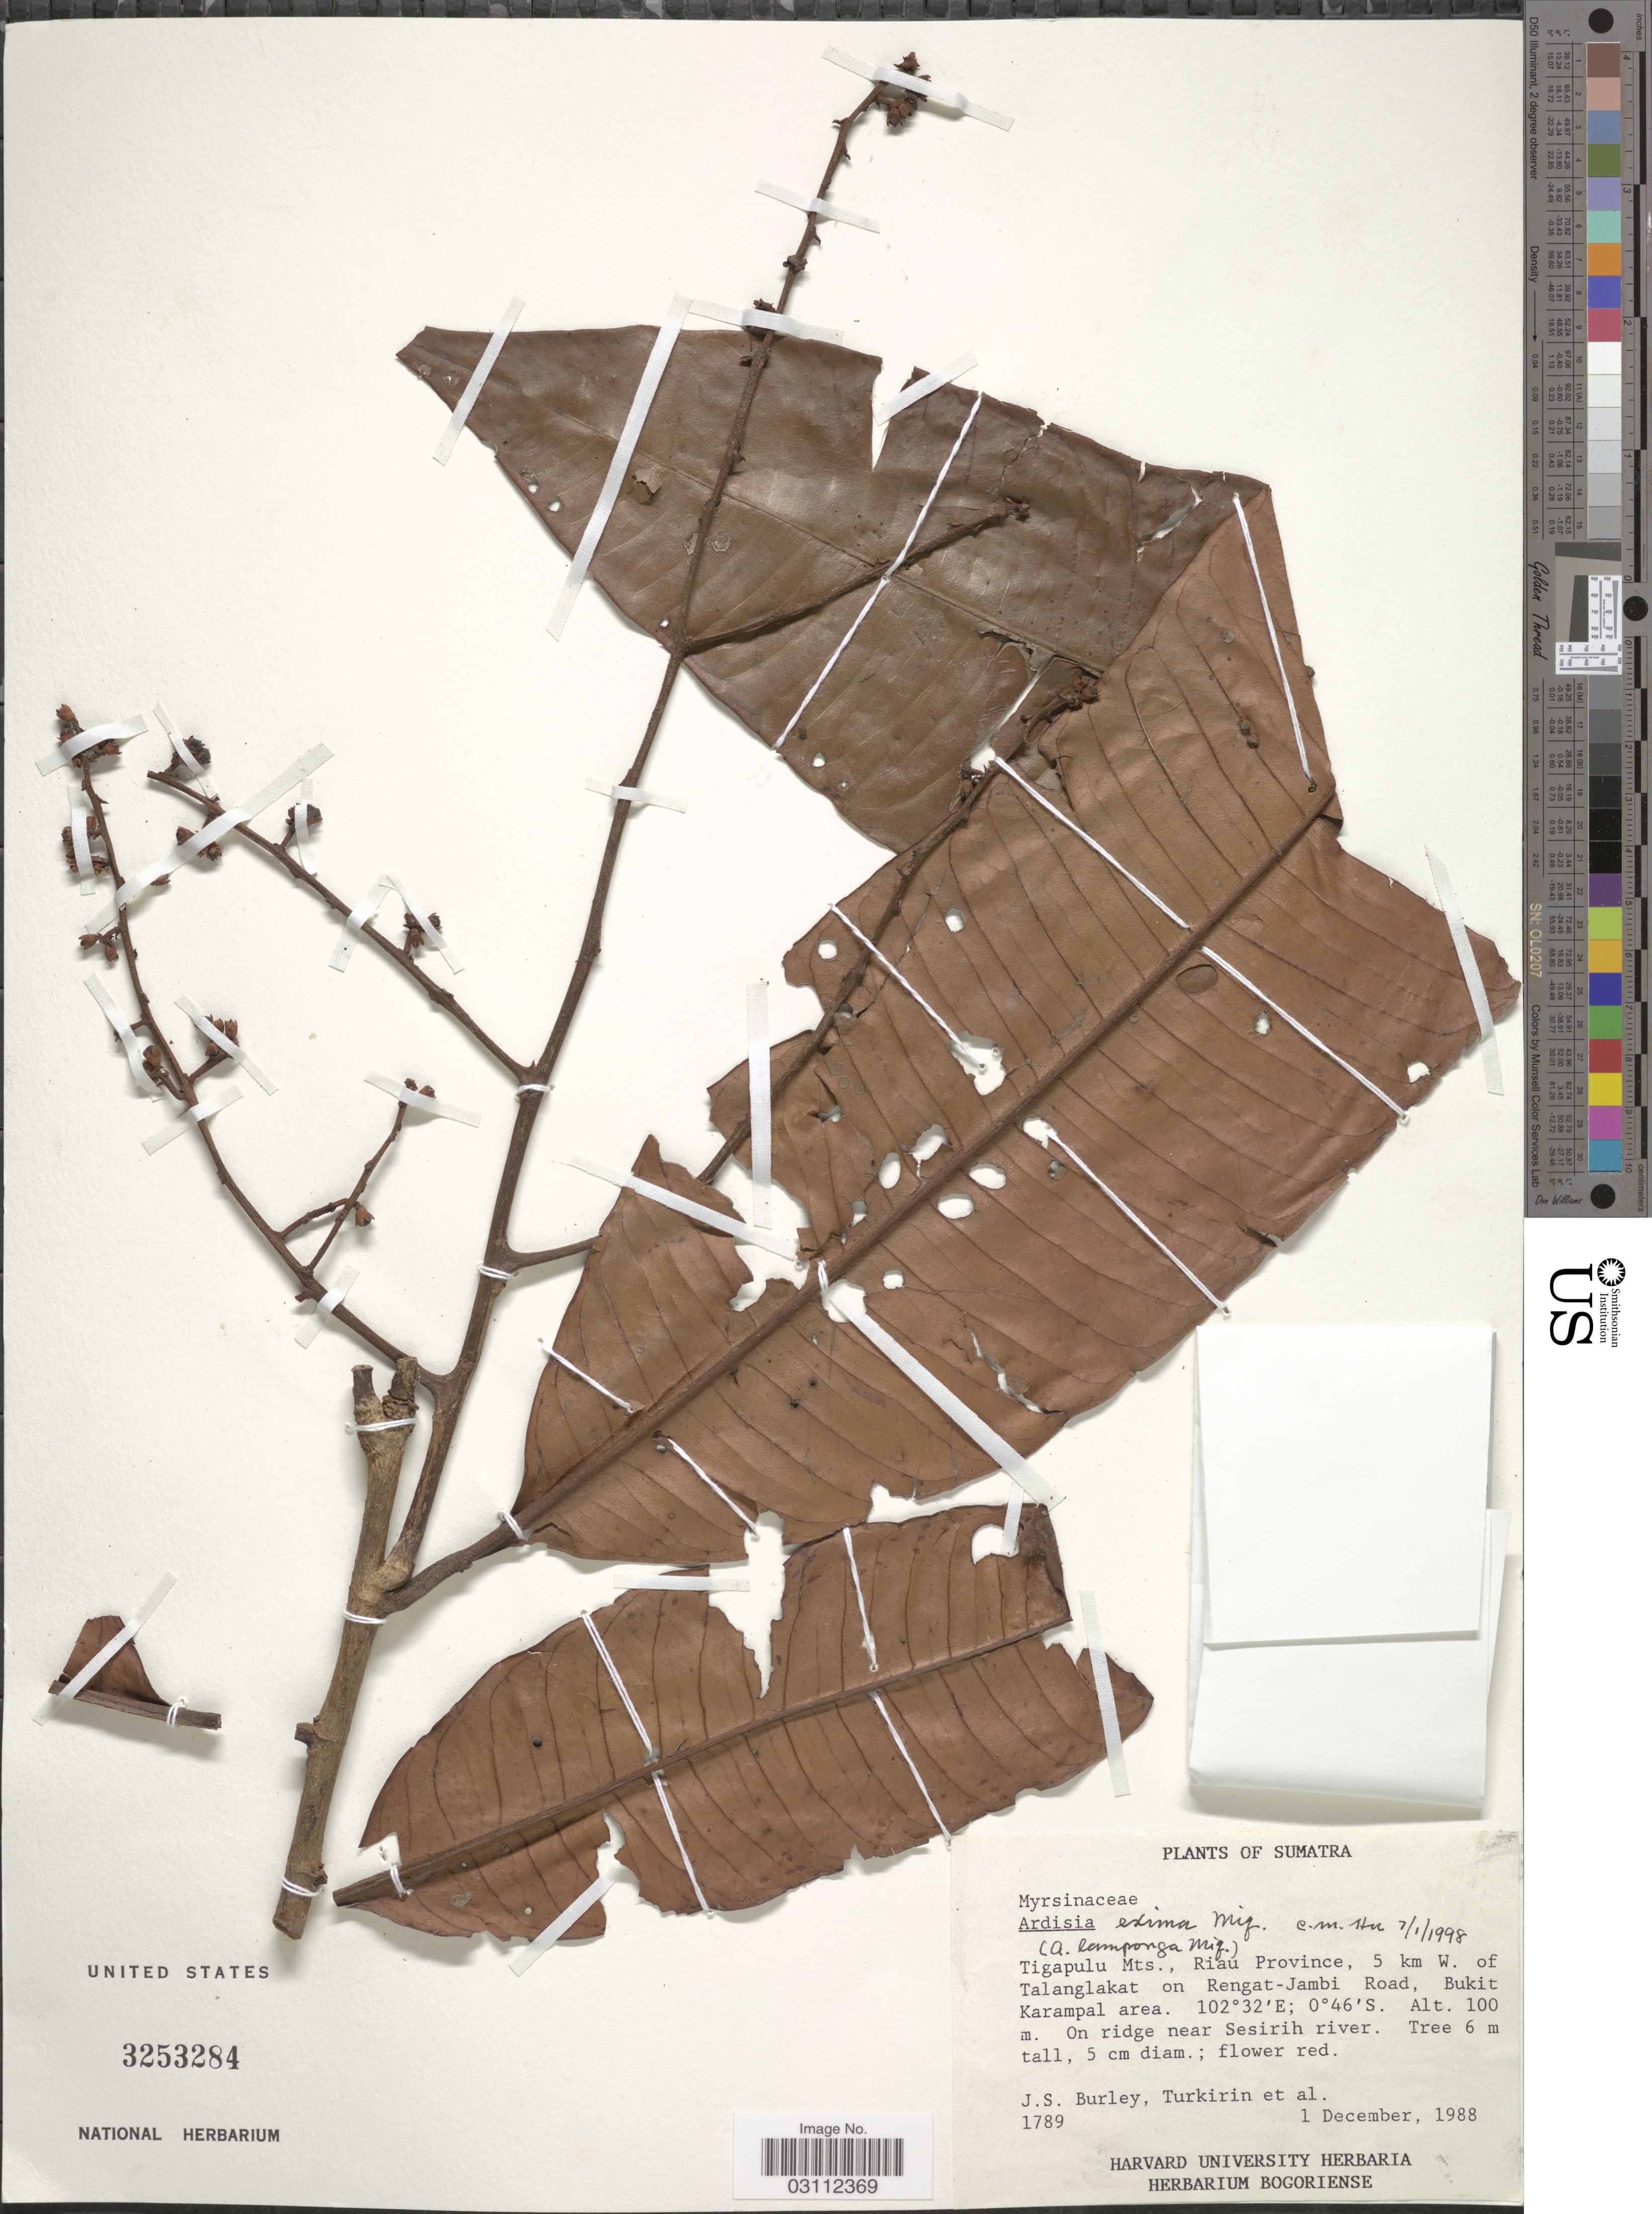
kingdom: Plantae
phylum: Tracheophyta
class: Magnoliopsida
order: Ericales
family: Primulaceae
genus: Ardisia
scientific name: Ardisia eximia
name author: Miq.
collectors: J. S. Burley, -. Turkirin & et al.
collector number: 1789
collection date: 1988-12-01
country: Indonesia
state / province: Sumatra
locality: Tigapulu Mts., Riau Province, 5 km W. of Talanglakat on Rengat-Jambi Road, Bukit Karampal area.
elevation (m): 100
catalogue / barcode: US 3253284